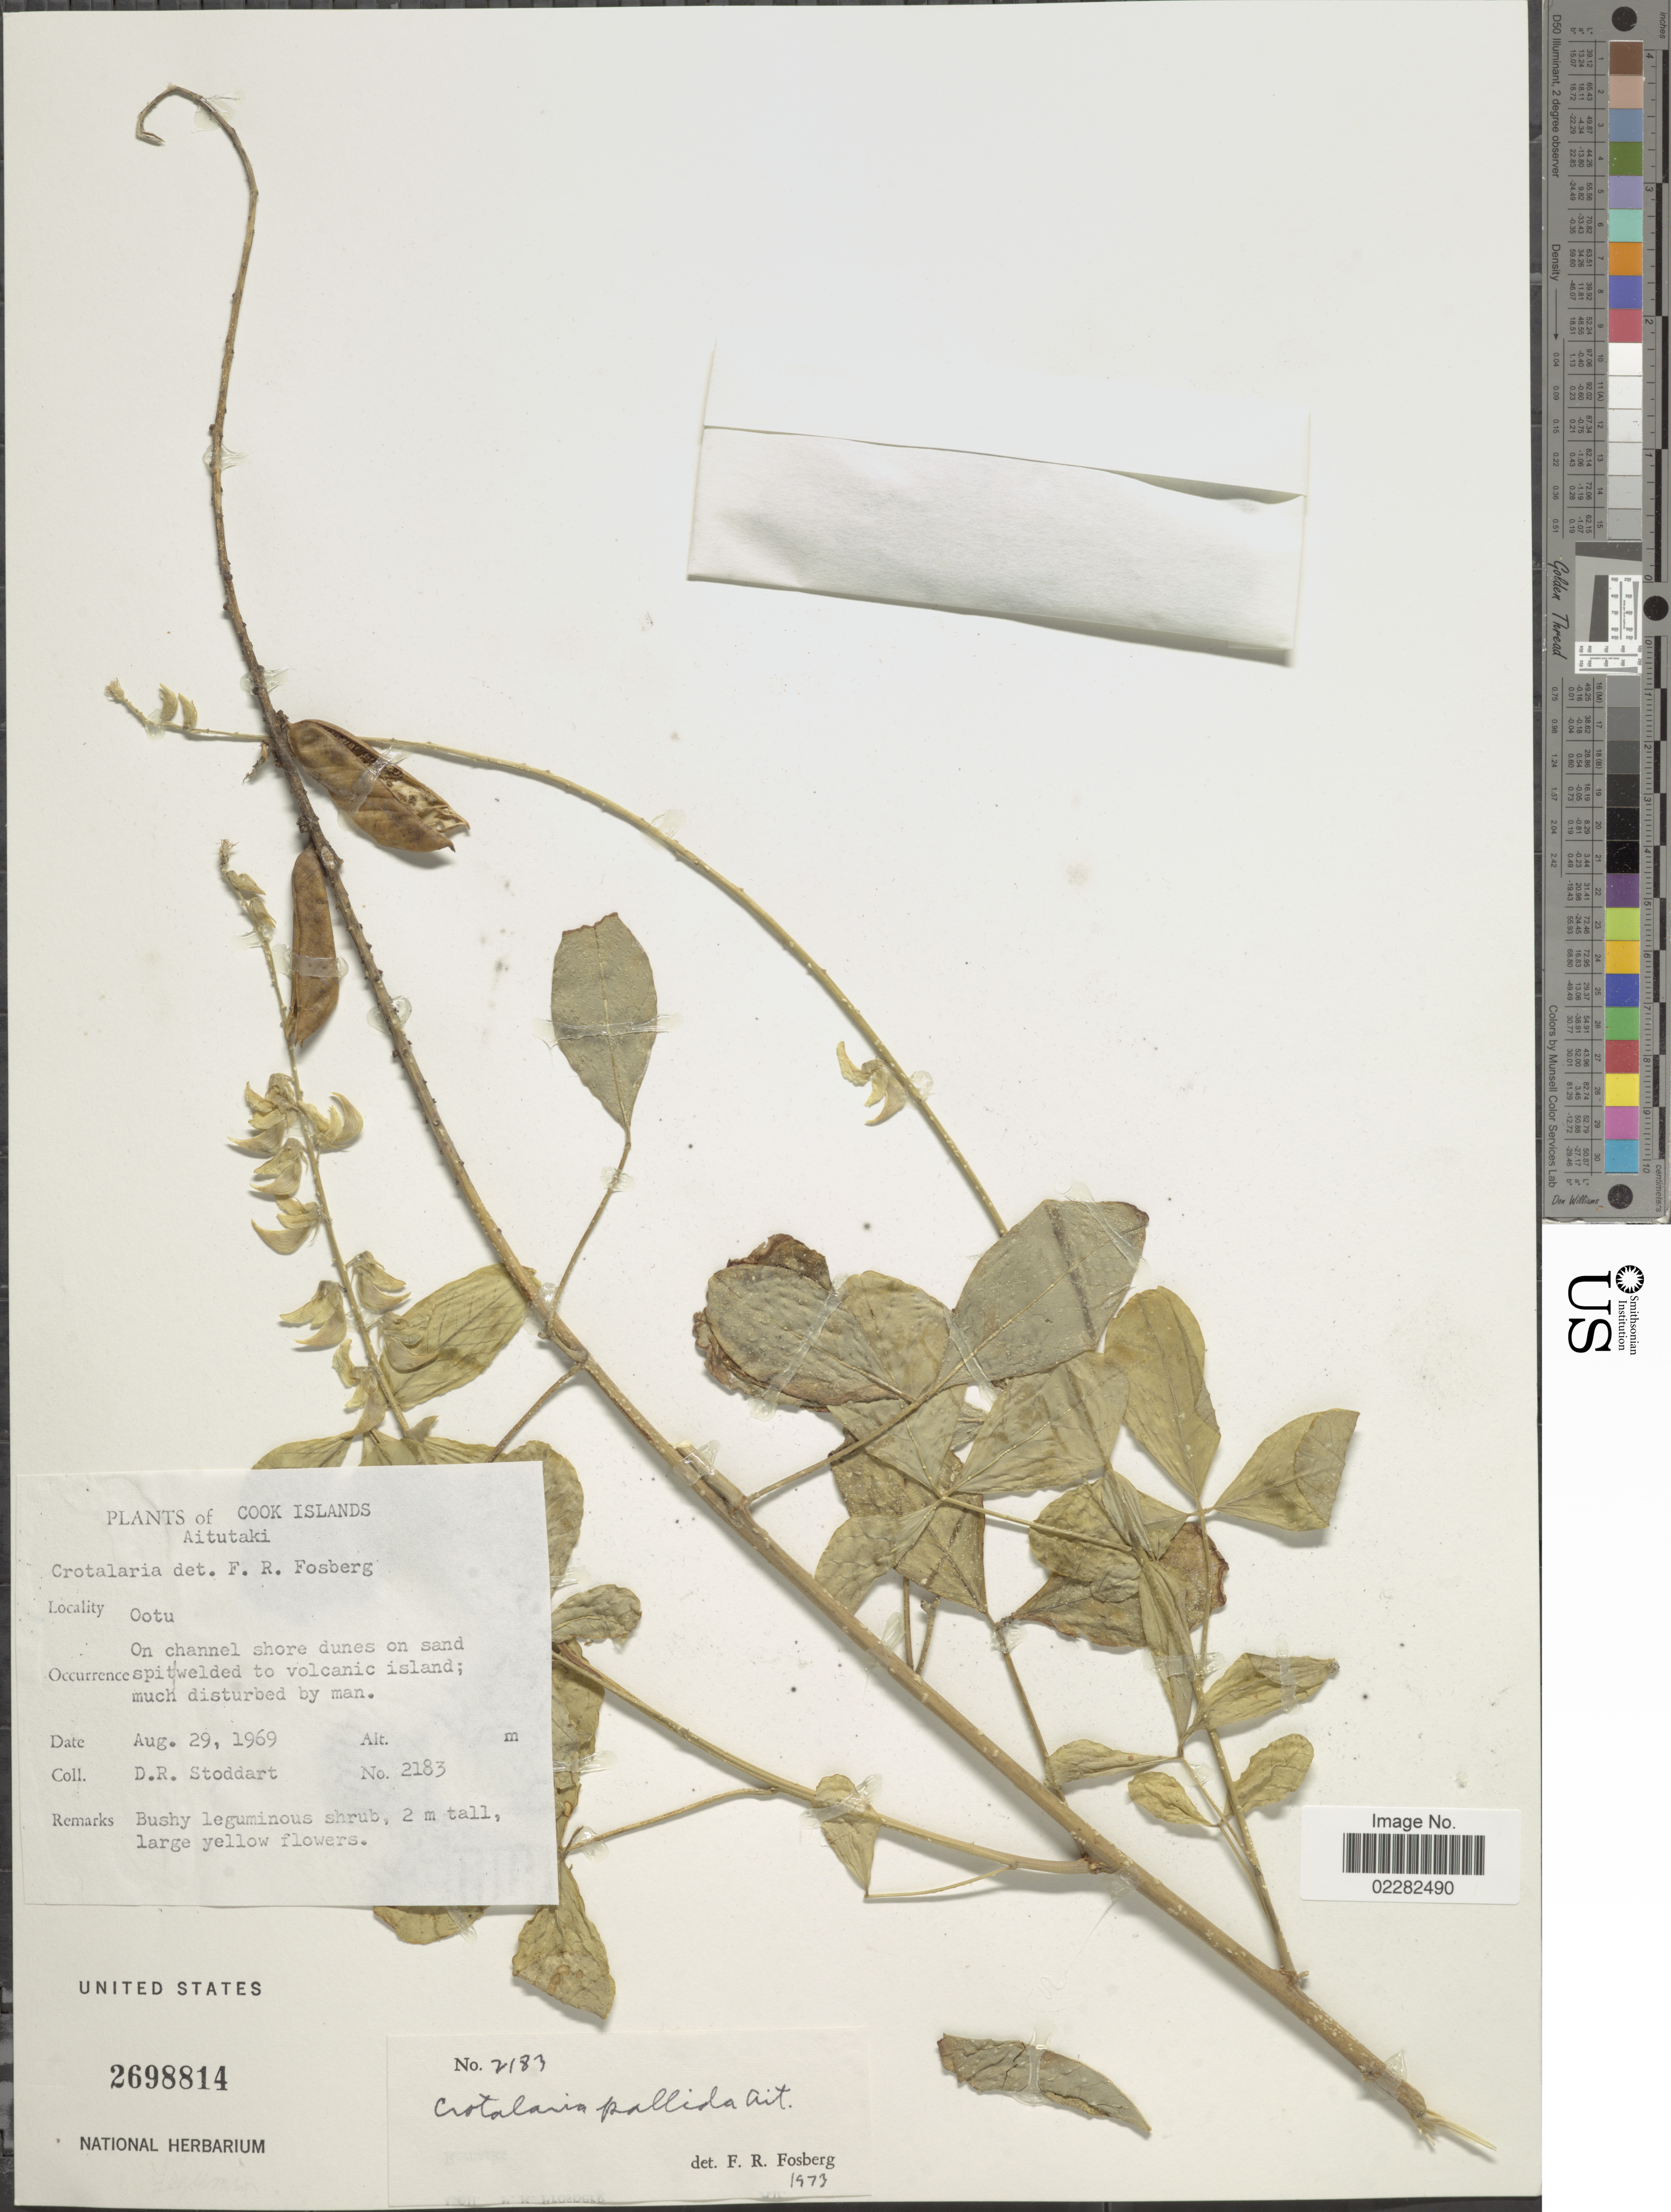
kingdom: Plantae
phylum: Tracheophyta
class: Magnoliopsida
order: Fabales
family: Fabaceae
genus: Crotalaria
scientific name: Crotalaria pallida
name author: Aiton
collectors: D. R. Stoddart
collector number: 2183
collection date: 1969-08-29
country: Cook Islands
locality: Cook Islands, Aitutaki, Ootu, on channel shore dunes on sand spitwelded to volcanic island.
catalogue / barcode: US 2698814